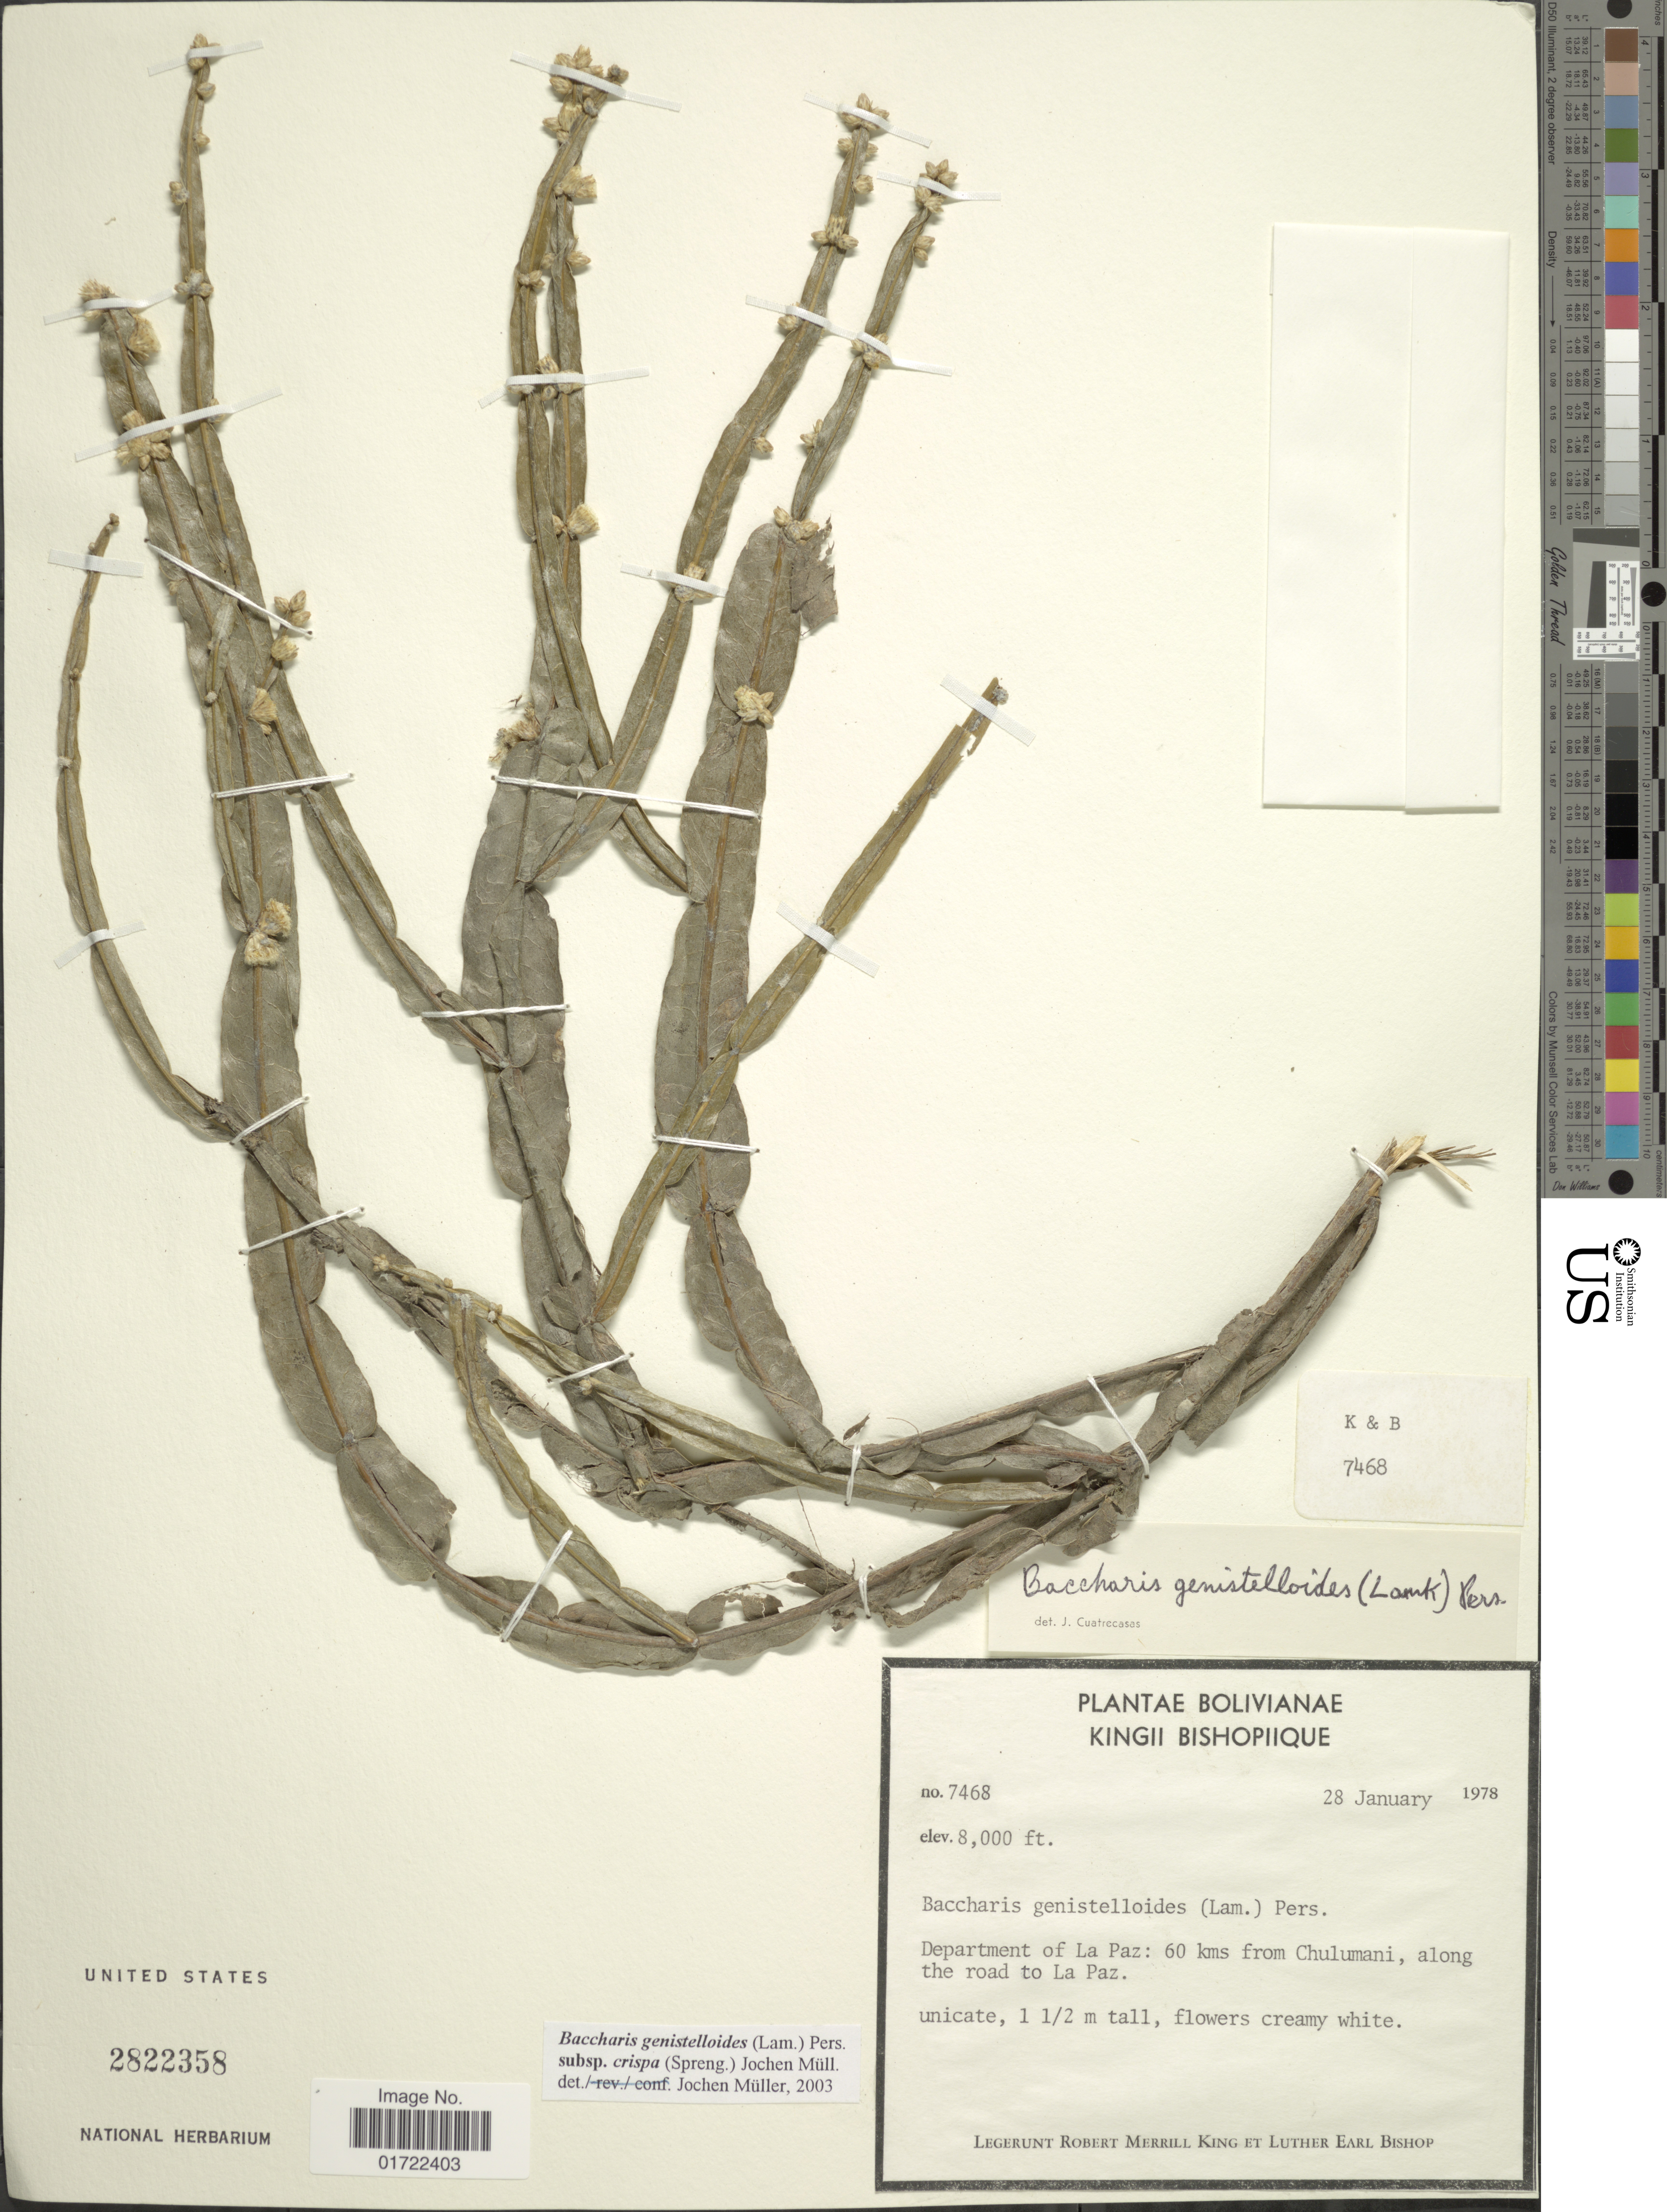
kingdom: Plantae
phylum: Tracheophyta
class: Magnoliopsida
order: Asterales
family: Asteraceae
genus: Baccharis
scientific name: Baccharis genistelloides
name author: (Lam.) Pers.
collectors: R. M. King & L. E. Bishop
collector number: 7468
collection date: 1978-01-28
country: Bolivia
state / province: La Paz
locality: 60 kms from Chulumani, along the road to La Paz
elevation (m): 2438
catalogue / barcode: US 2822358